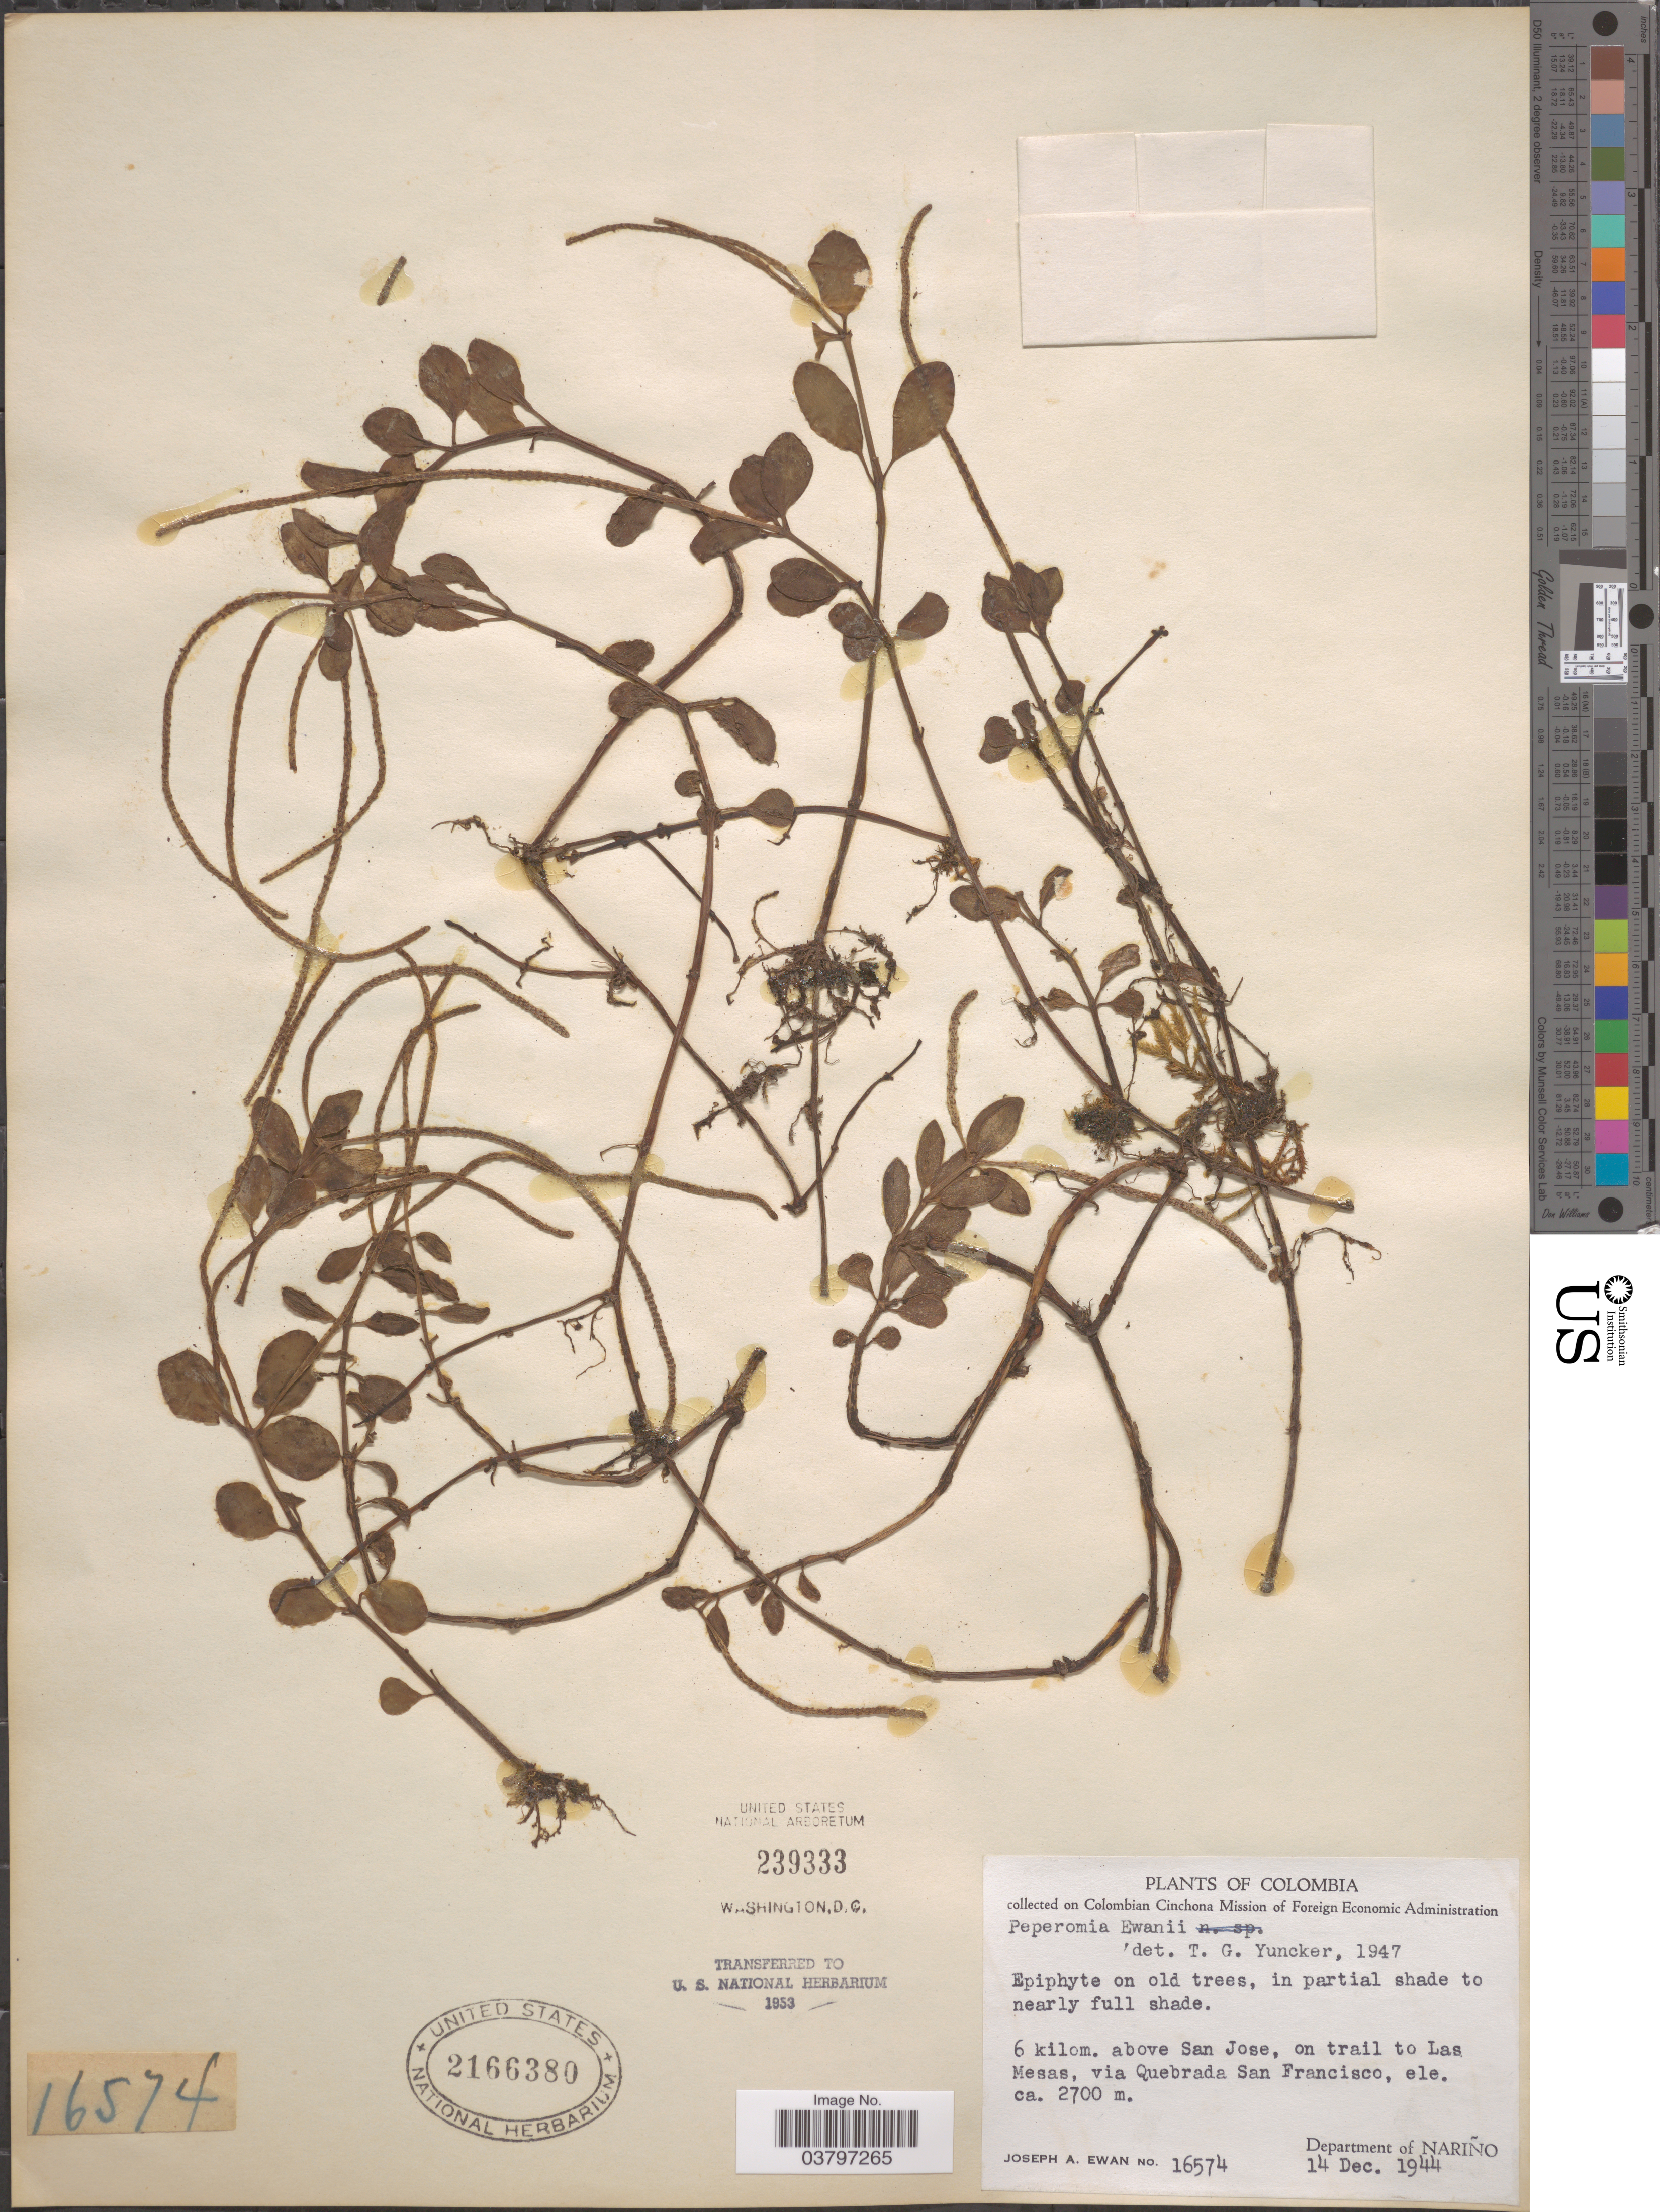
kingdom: Plantae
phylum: Tracheophyta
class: Magnoliopsida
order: Piperales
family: Piperaceae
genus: Peperomia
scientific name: Peperomia cowanii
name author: Yunck.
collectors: J. A. Ewan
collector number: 16574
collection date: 1944-12-14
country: Colombia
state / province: Nariño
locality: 6 kilom. above San Jose, on trail to Las Mesas, via Quebrada San Francisco. Department of Nariño.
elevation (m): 2700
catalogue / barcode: US 2166380